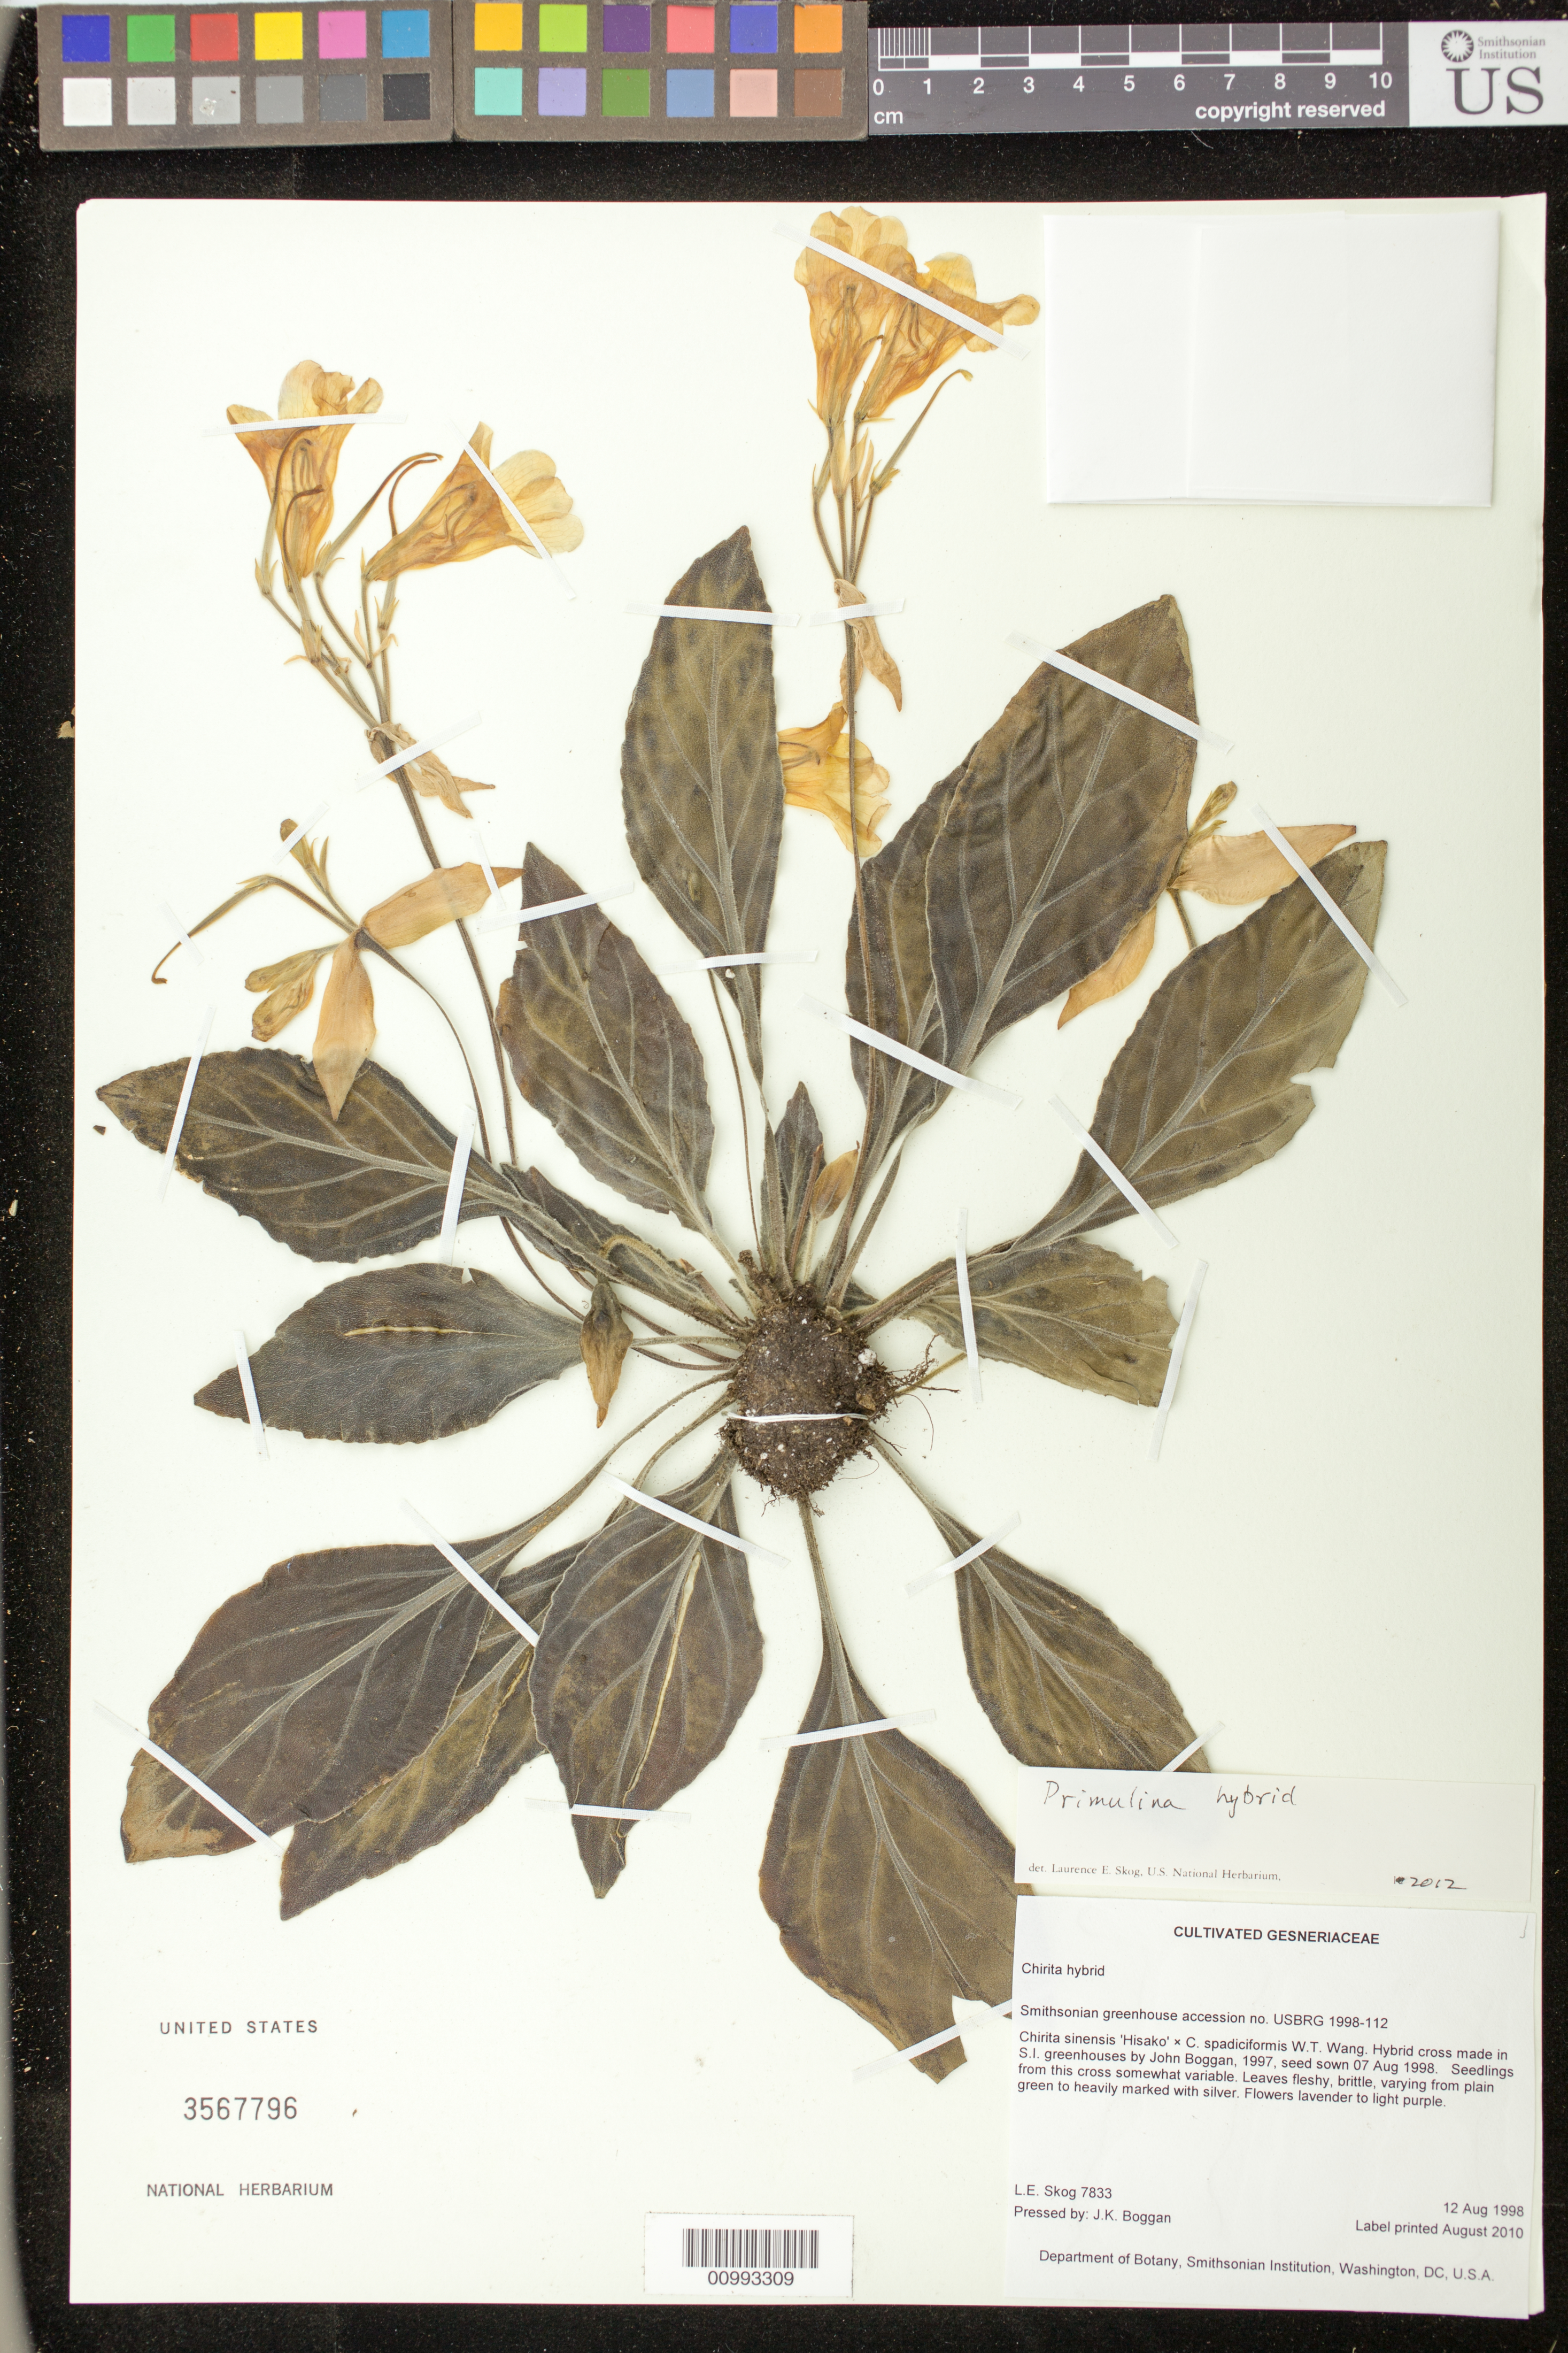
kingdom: Plantae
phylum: Tracheophyta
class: Magnoliopsida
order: Lamiales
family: Gesneriaceae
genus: Primulina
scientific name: Primulina hybrid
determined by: Skog, Laurence E.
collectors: L. E. Skog & J. K. Boggan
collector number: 7833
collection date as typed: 12 Aug 1998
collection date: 1998-08-12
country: United States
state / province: District of Columbia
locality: Department of Botany, Smithsonian Institution, Washington, DC, U.S.A.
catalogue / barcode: US 3567796